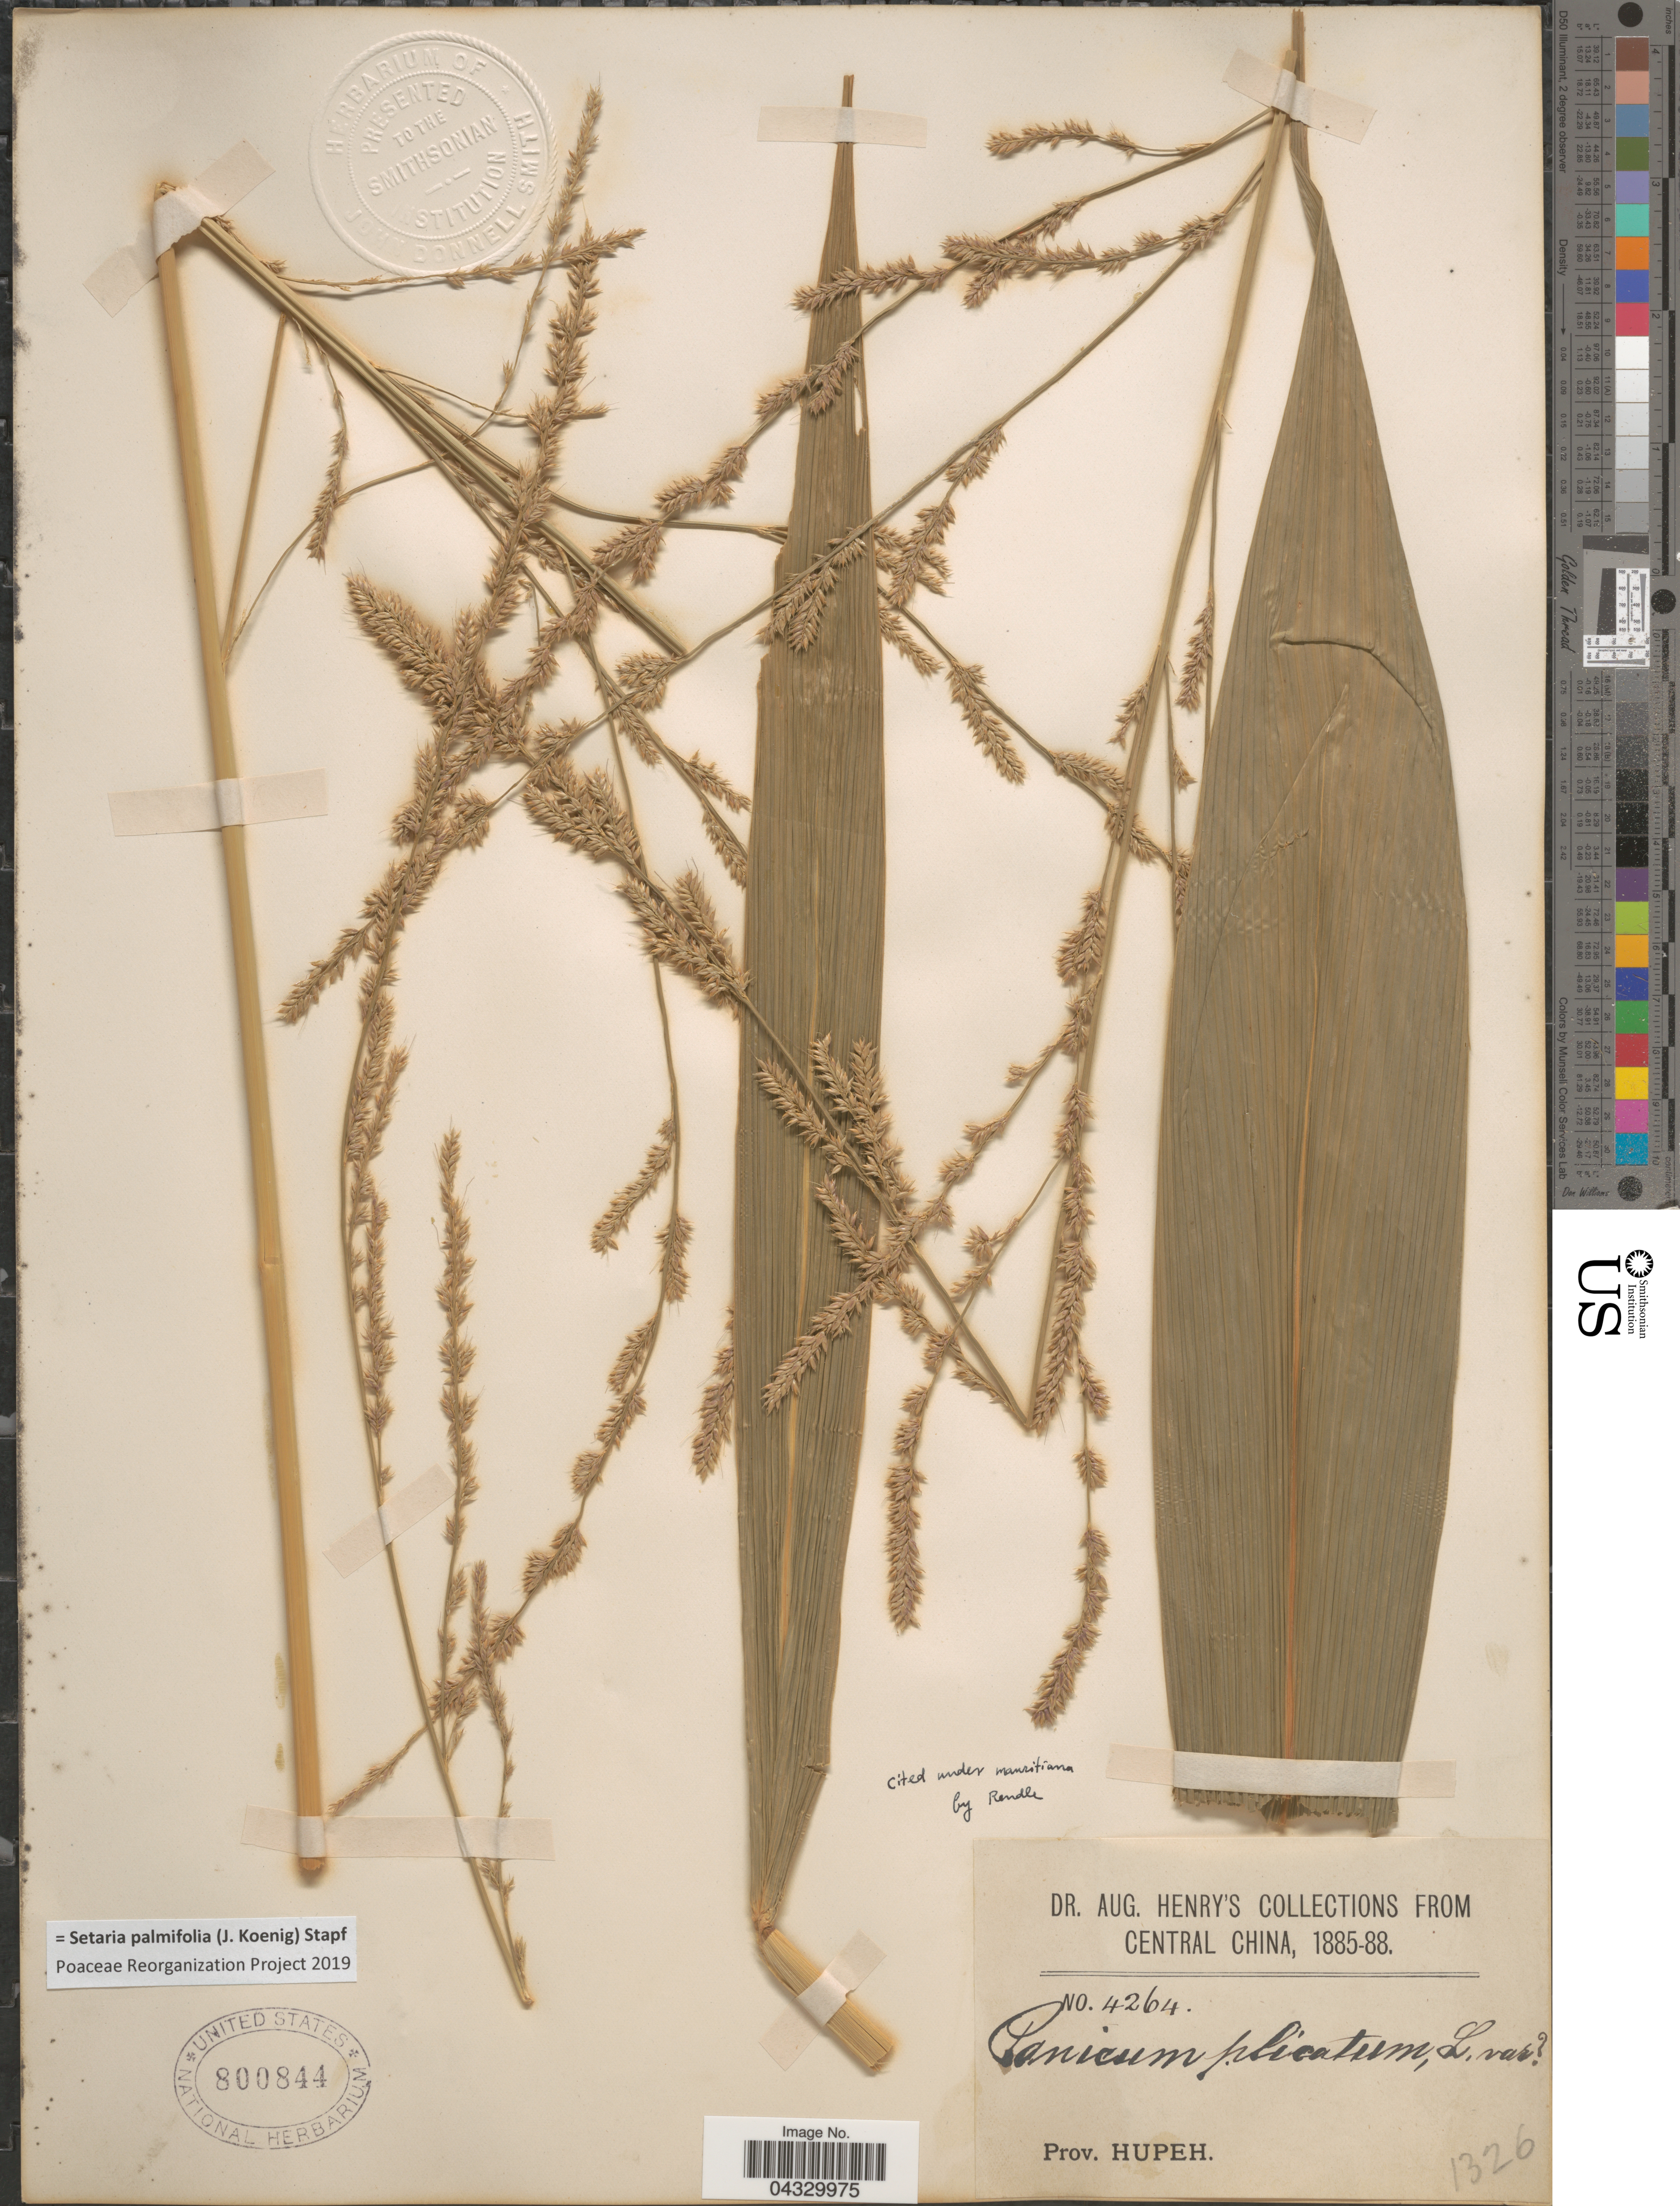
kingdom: Plantae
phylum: Tracheophyta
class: Liliopsida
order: Poales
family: Poaceae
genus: Setaria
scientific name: Setaria palmifolia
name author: (J. Koenig) Stapf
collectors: A. Henry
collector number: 4264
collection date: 1885/1888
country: China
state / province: Hubei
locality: Central China. Prov. Hupeh.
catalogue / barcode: US 800844